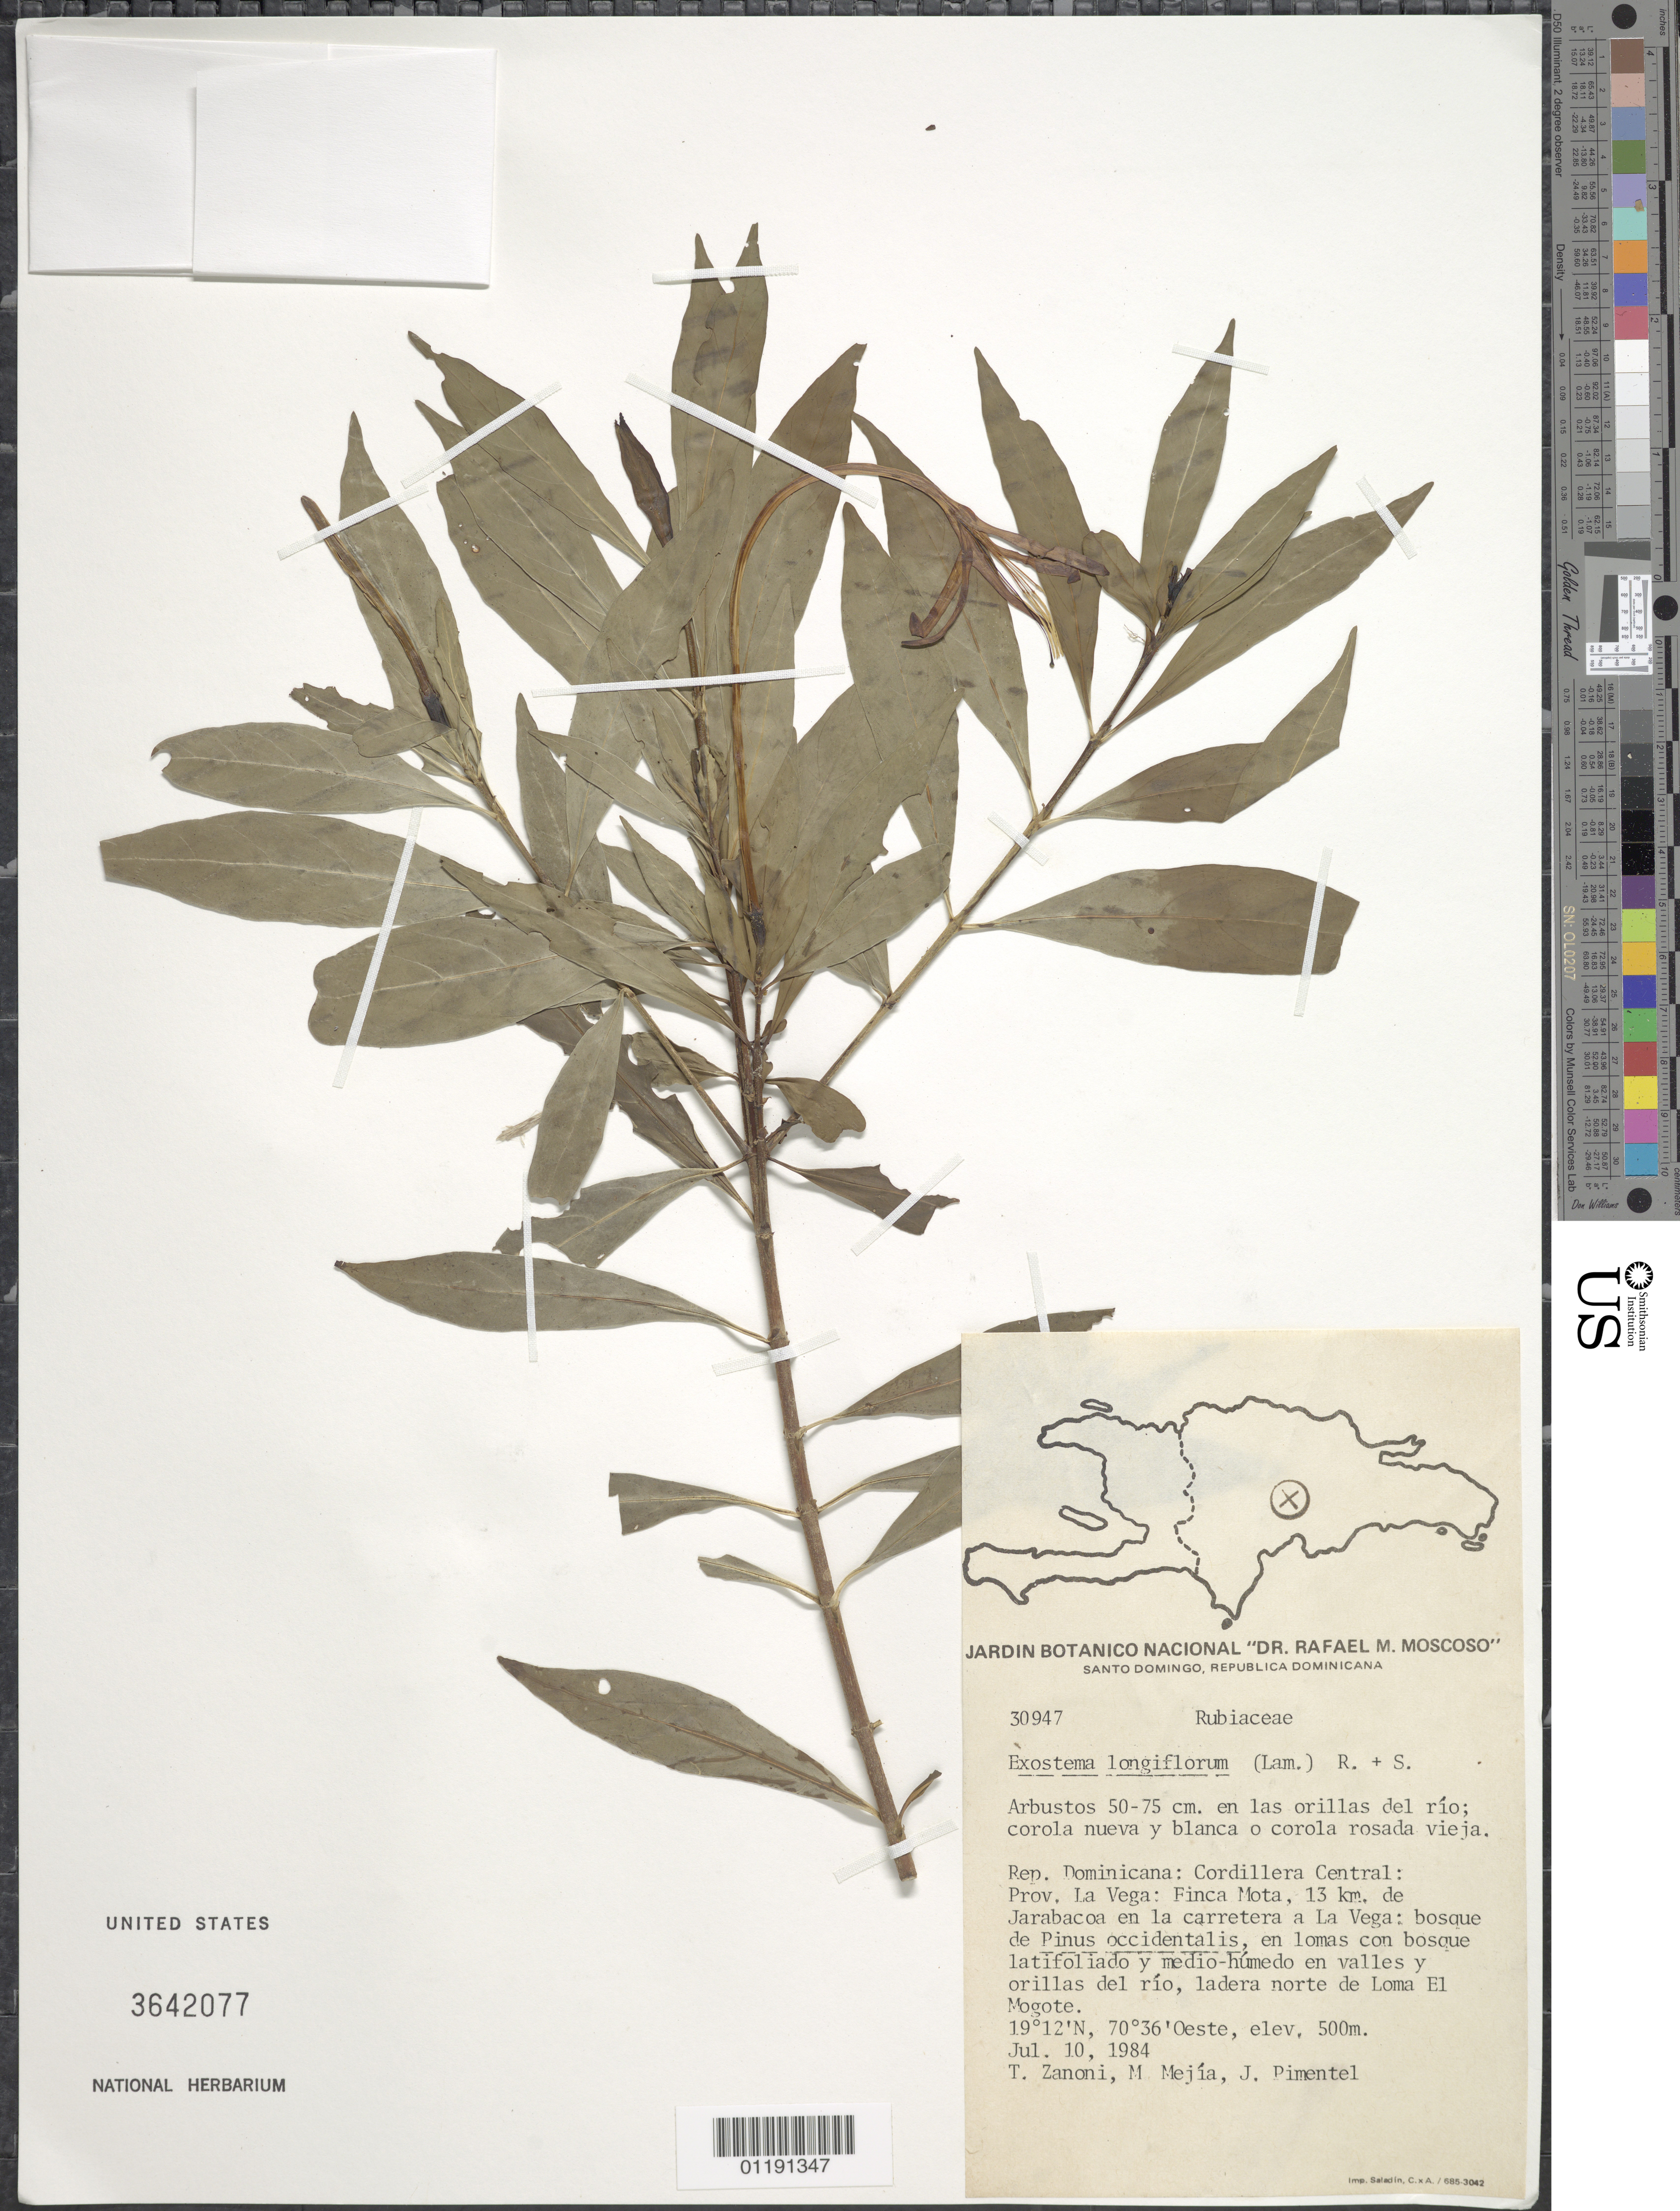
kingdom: Plantae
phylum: Tracheophyta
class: Magnoliopsida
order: Gentianales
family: Rubiaceae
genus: Exostema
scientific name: Exostema longiflorum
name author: (Lamb.) Roem. & Schult.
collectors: T. A. Zanoni, M. Mejia & J. Pimentel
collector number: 30947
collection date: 1984-07-10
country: Dominican Republic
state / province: La Vega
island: Hispaniola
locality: Cordillera Central: Finca Mota, 13 km. from Jarabacoa on the road to La Vega. N slope of Loma el Mogote.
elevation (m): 500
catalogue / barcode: US 3642077